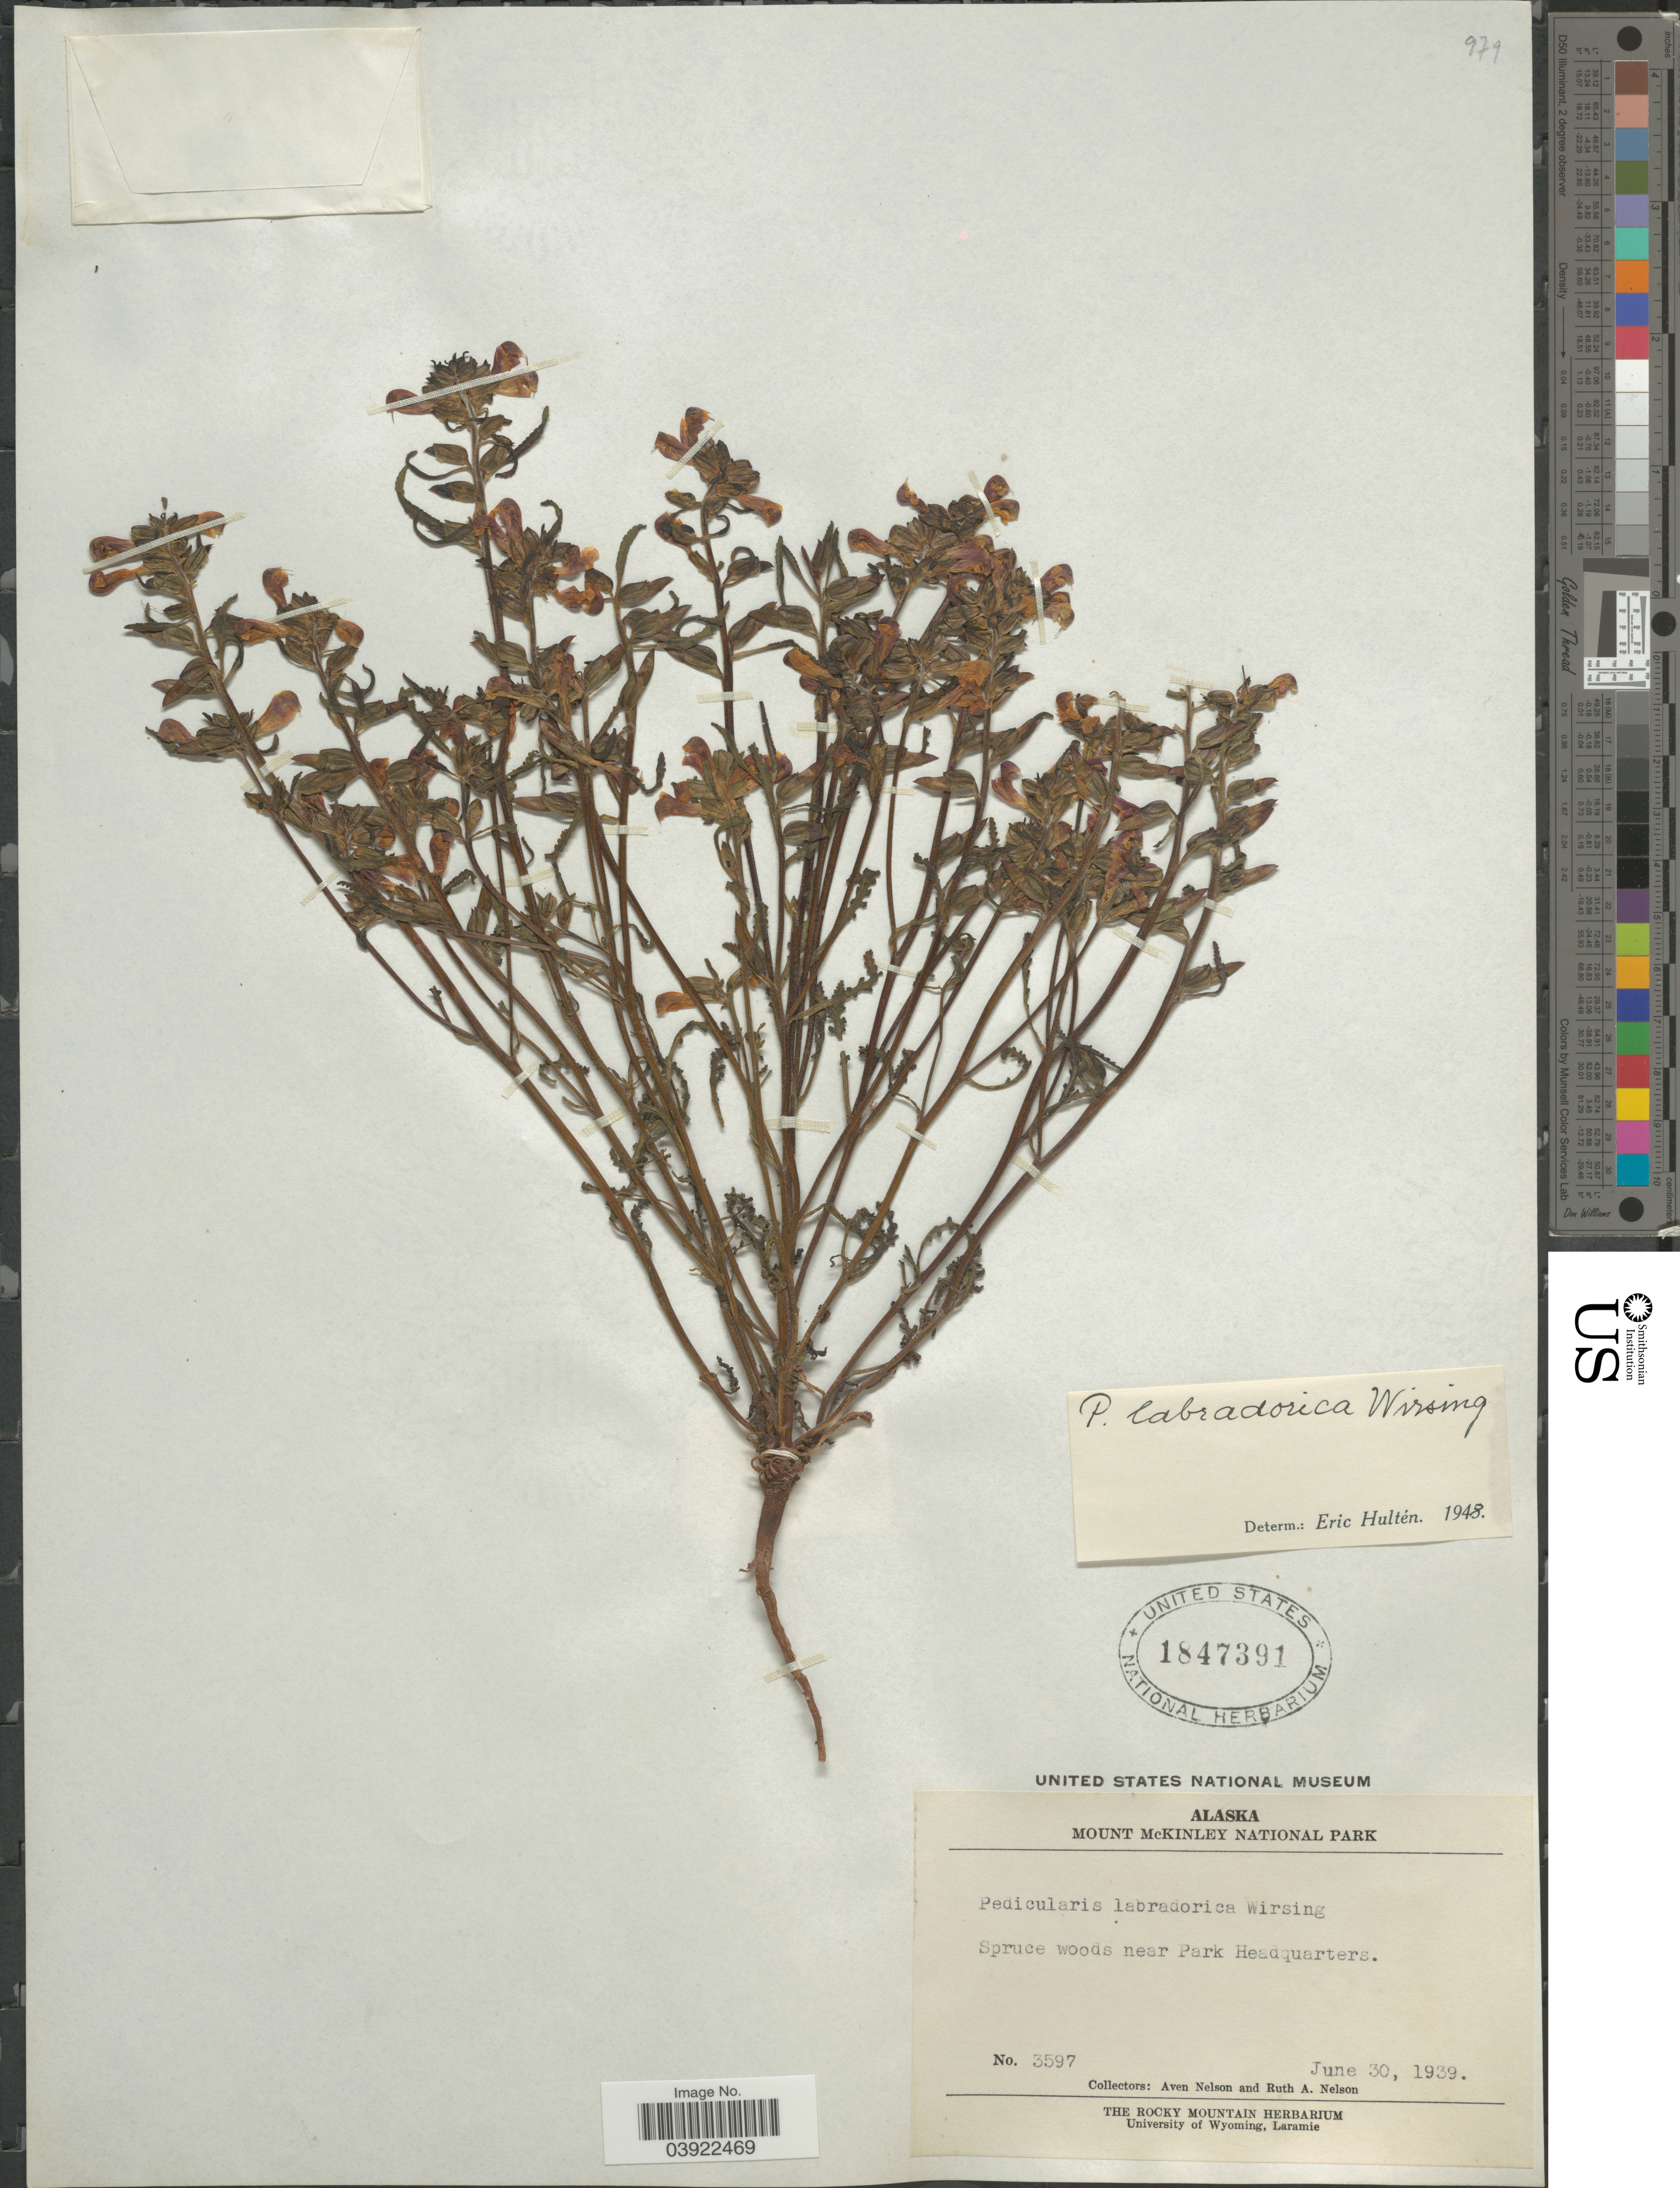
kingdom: Plantae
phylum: Tracheophyta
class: Magnoliopsida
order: Lamiales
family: Orobanchaceae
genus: Pedicularis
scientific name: Pedicularis labradorica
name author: Wirsing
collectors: A. Nelson & R. A. Nelson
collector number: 3597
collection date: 1939-06-30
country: United States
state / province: Alaska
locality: Mount McKinley National Park. Near Park Headquarters.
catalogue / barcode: US 1847391